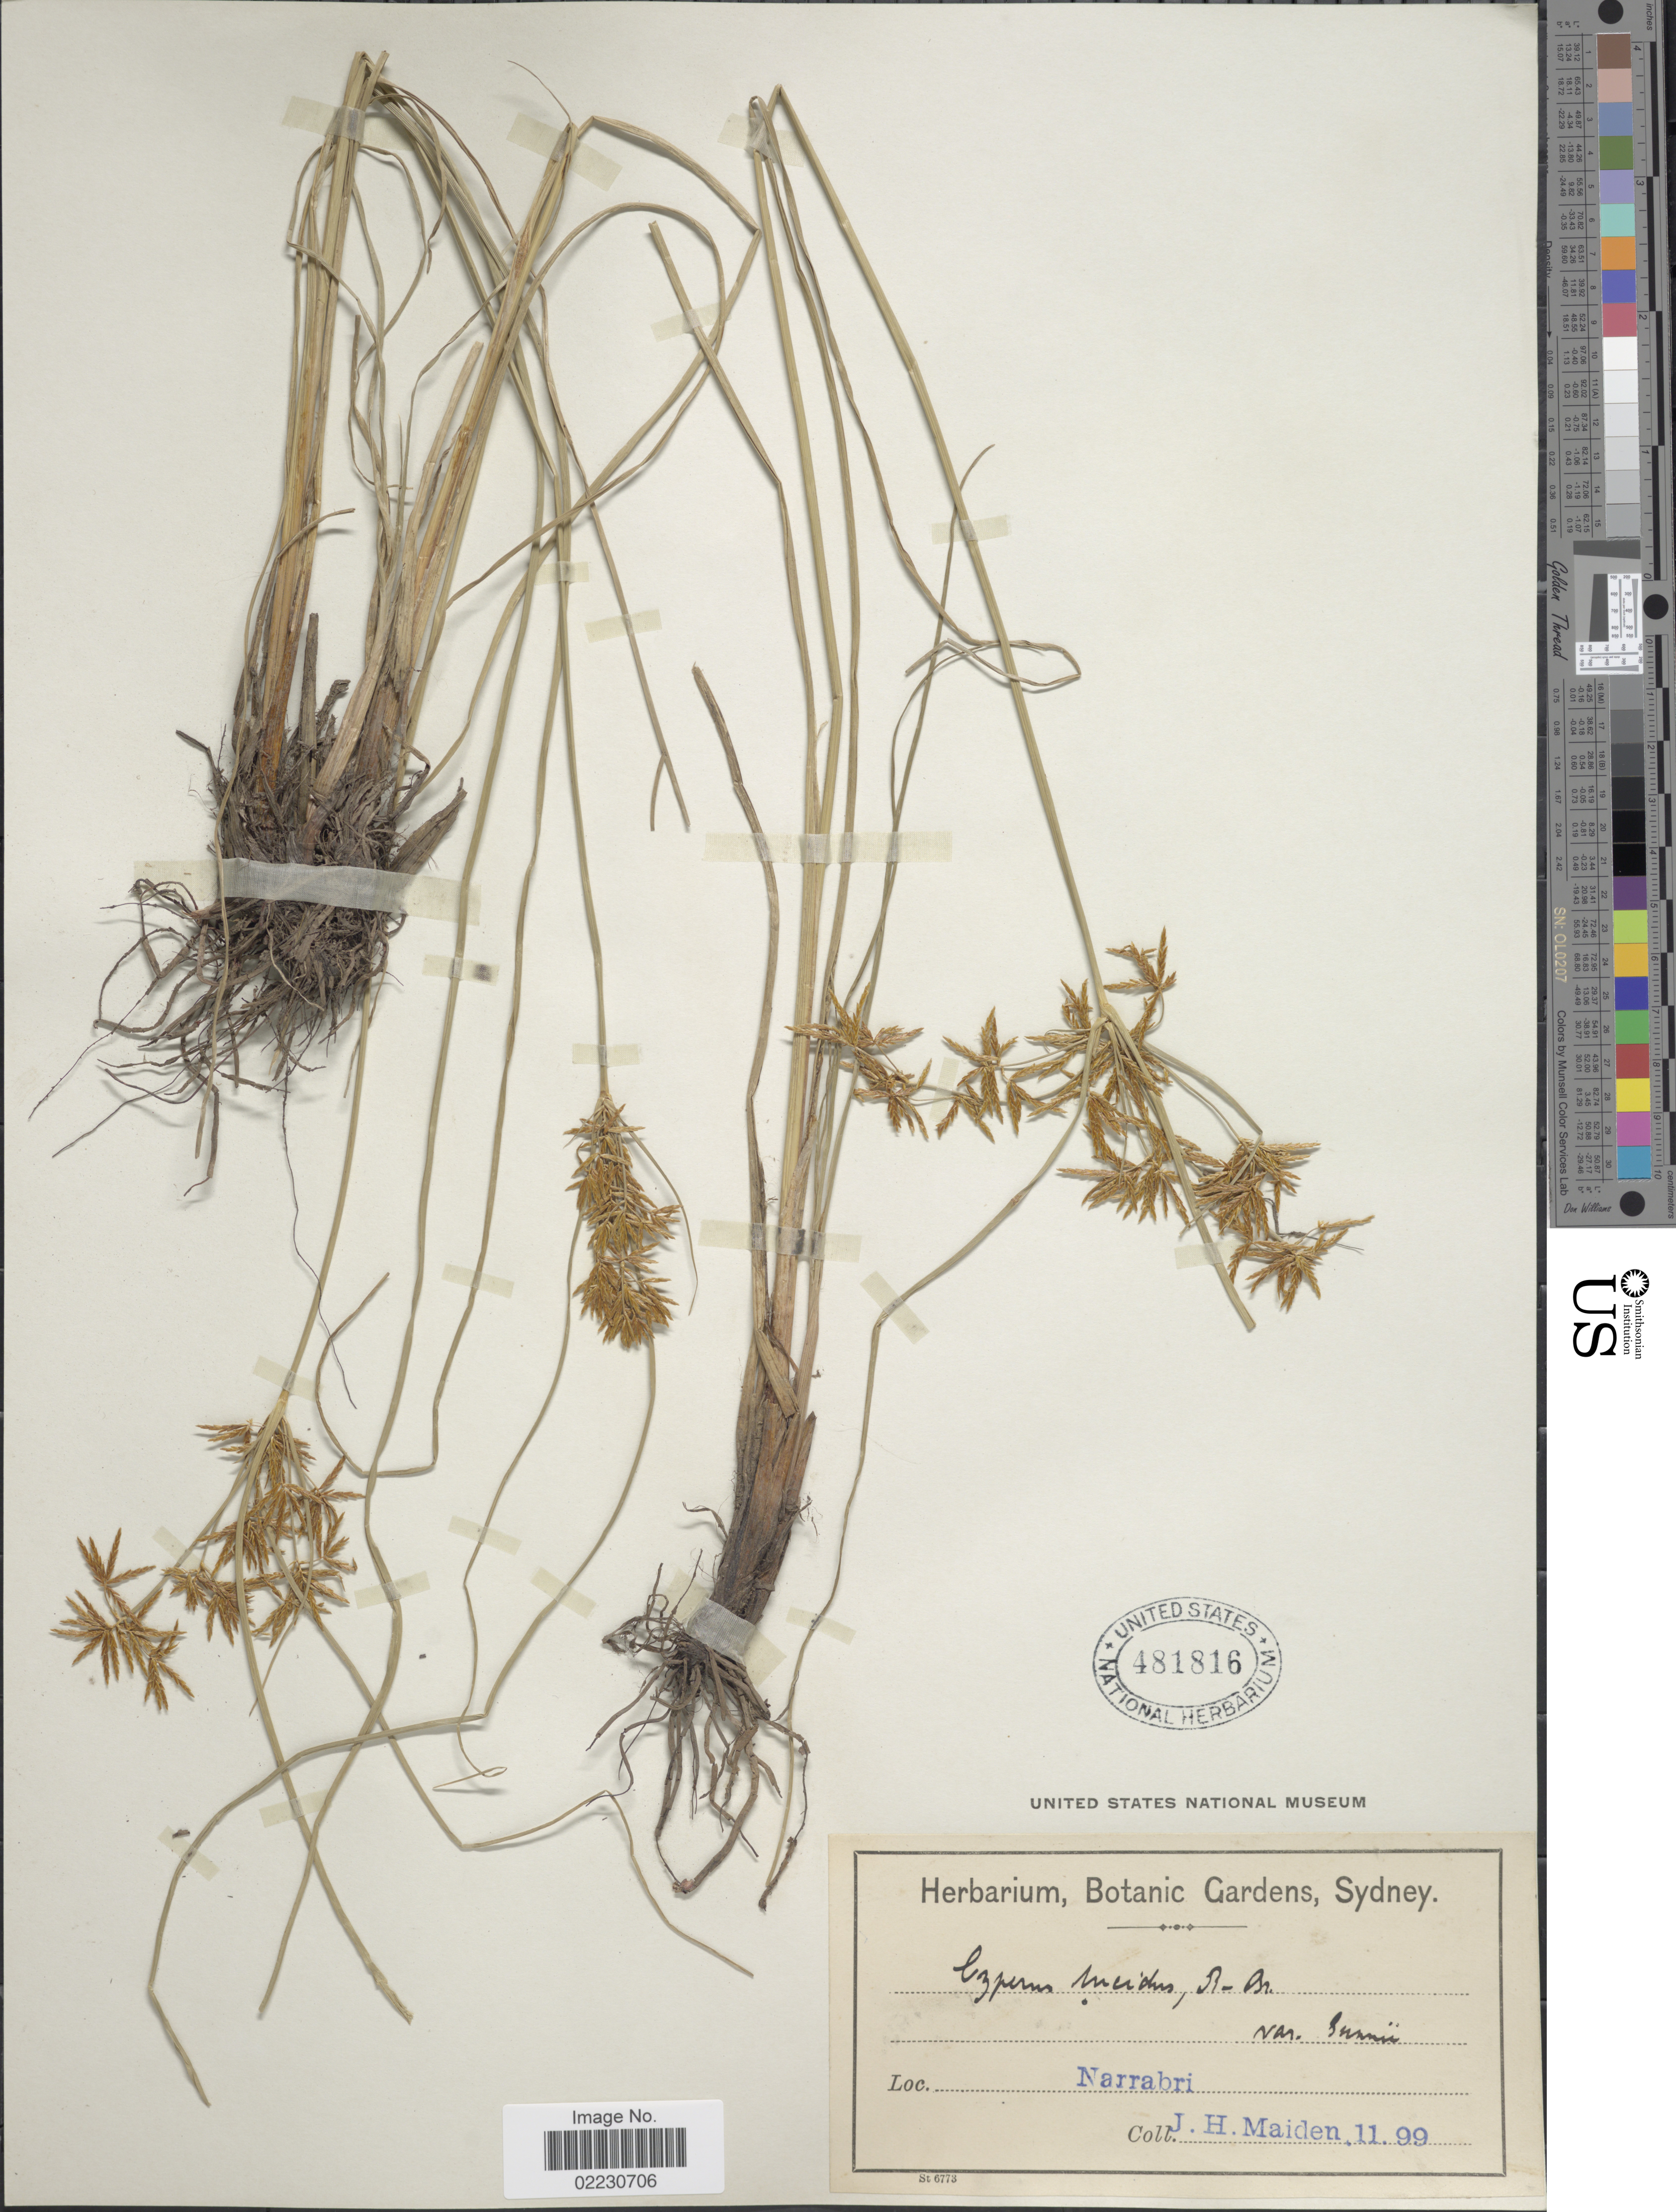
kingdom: Plantae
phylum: Tracheophyta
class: Liliopsida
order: Poales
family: Cyperaceae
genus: Cyperus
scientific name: Cyperus lucidus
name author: R. Br.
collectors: J. Maiden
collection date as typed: Transcribed d/m/y: /11/99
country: Australia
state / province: Western Australia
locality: Narrabri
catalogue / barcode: US 481816